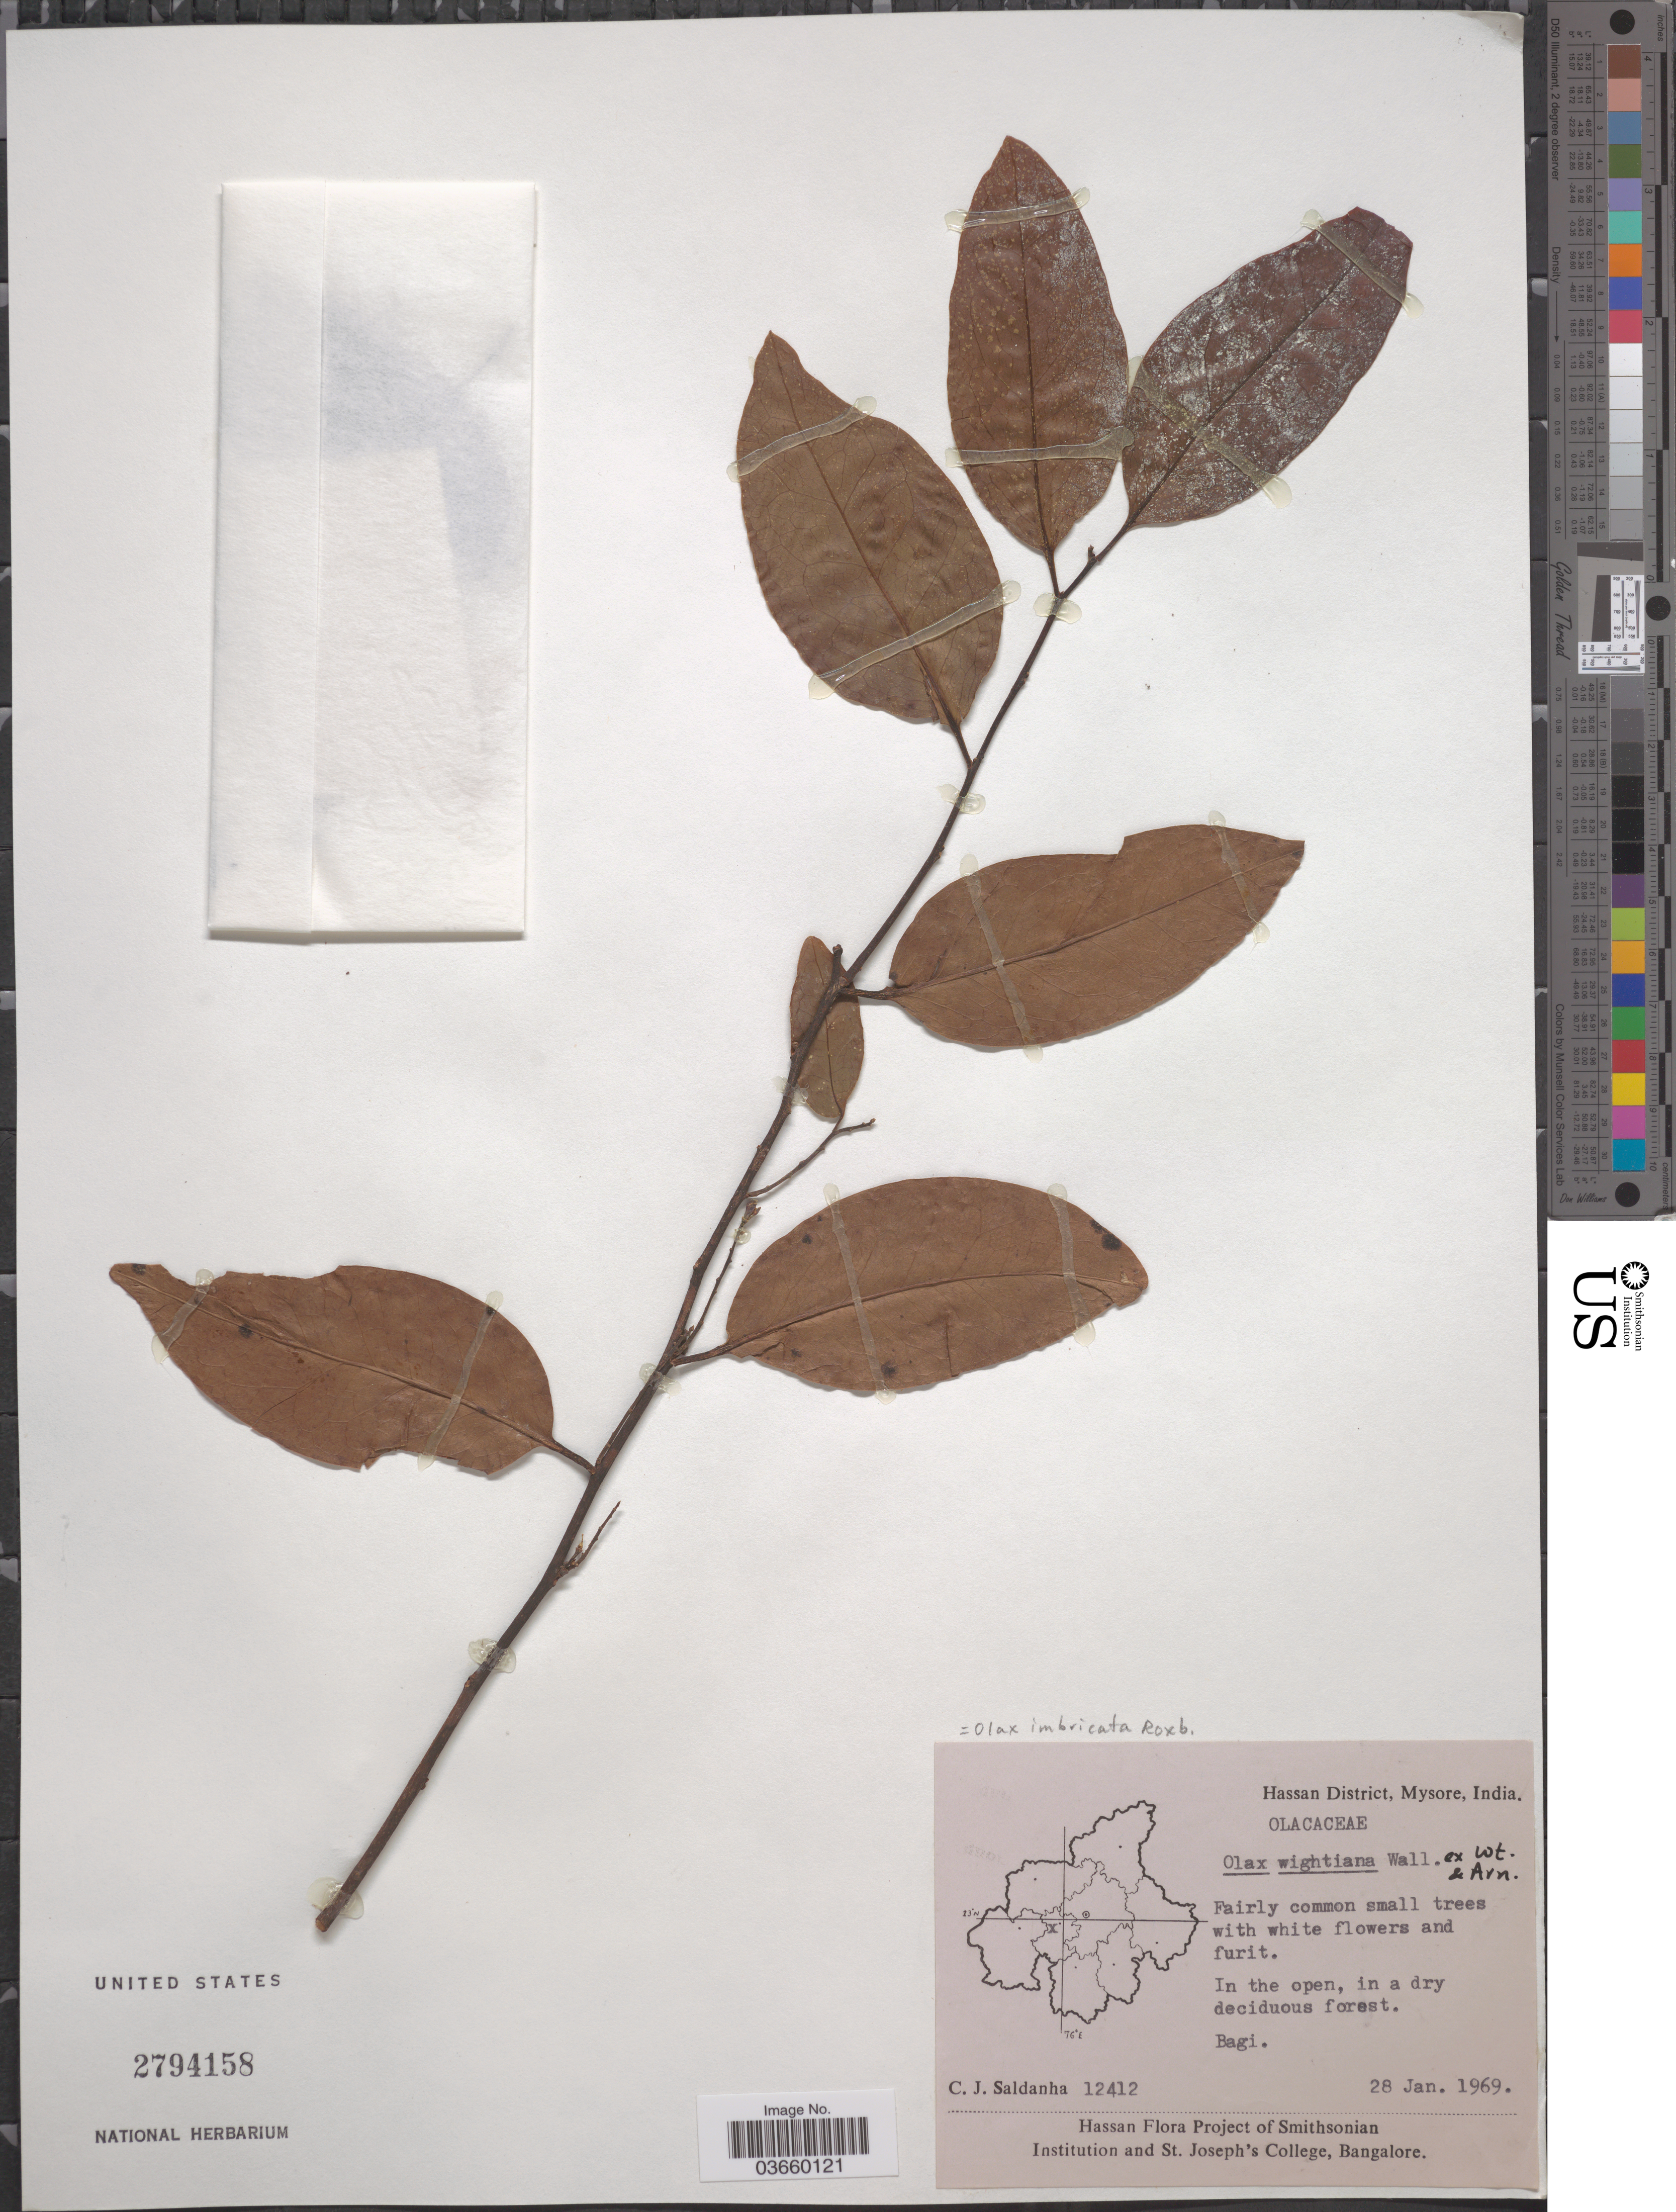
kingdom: Plantae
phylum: Tracheophyta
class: Magnoliopsida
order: Santalales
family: Olacaceae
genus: Olax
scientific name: Olax imbricata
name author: Roxb.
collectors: C. J. Saldanha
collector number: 12412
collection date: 1969-01-28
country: India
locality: Hassan District, Mysore. Bagi.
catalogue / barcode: US 2794158